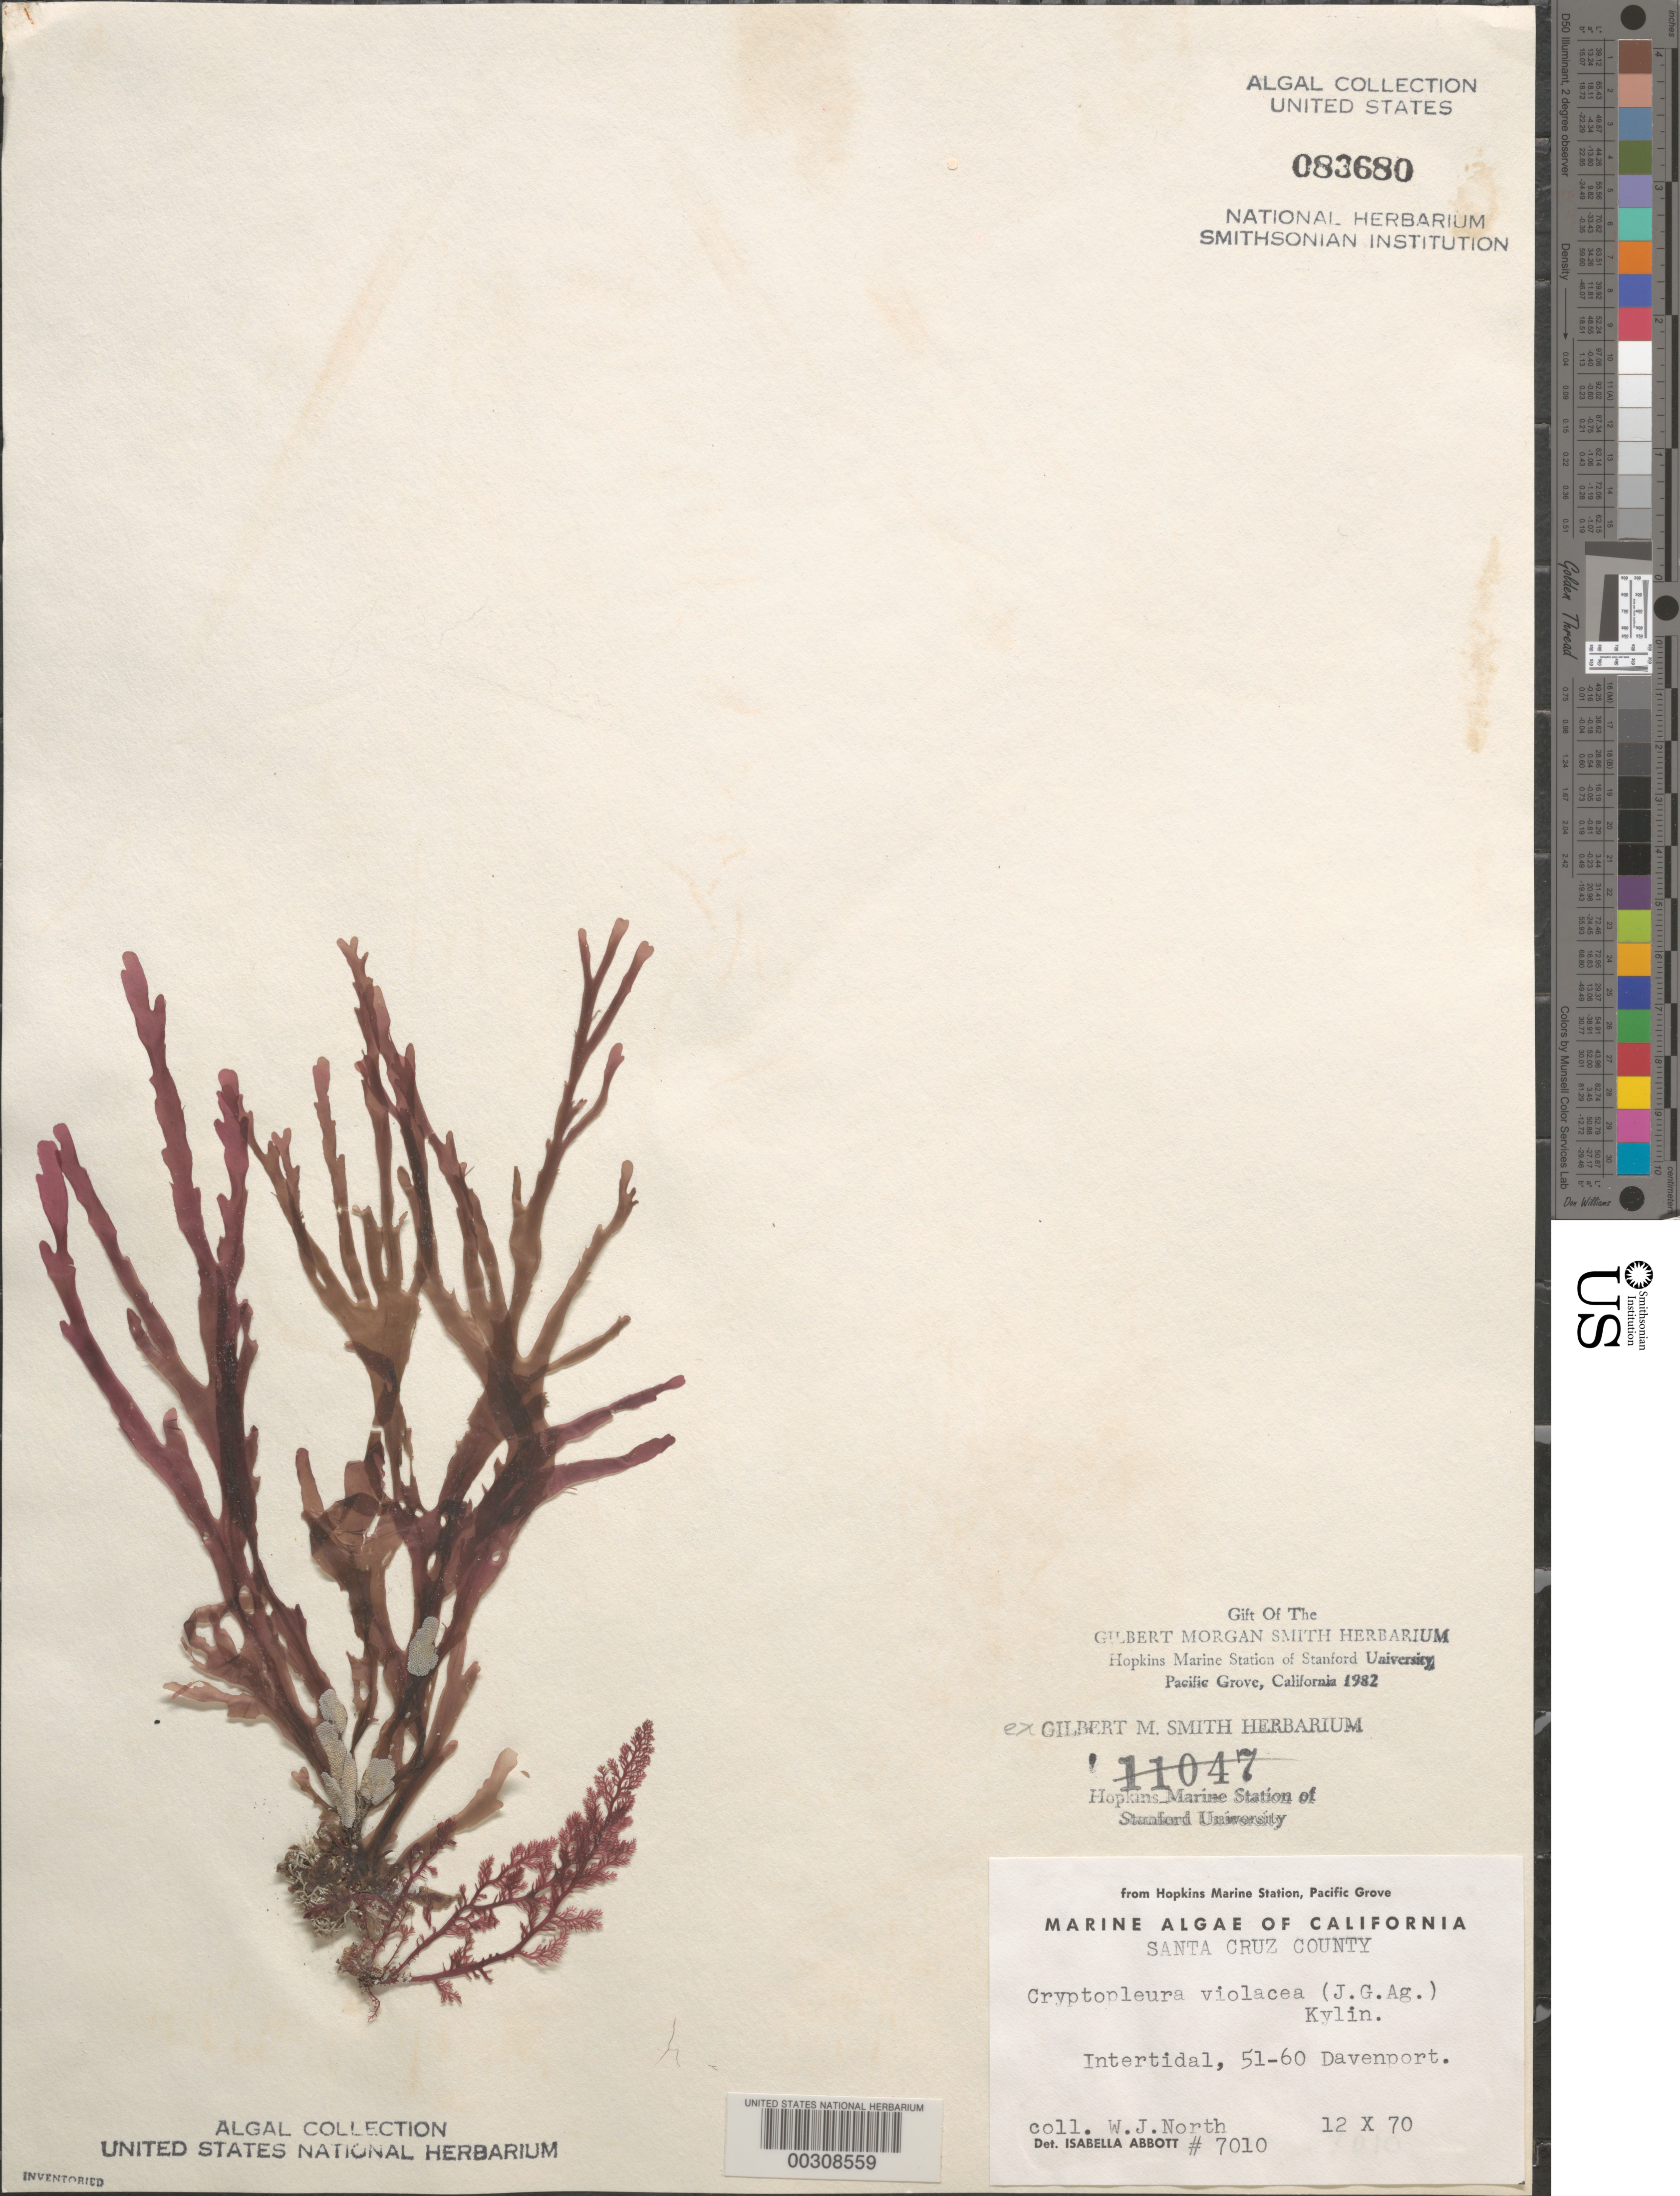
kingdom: Plantae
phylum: Rhodophyta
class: Florideophyceae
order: Ceramiales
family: Delesseriaceae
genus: Cryptopleura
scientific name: Cryptopleura violacea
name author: (J. Ag.) Kylin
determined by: Abbott, Isabella A.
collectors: W. North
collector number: IAA 7010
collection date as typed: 12 Oct 1970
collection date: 1970-10-12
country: United States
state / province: California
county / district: Santa Cruz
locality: Davenport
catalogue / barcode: US 83680